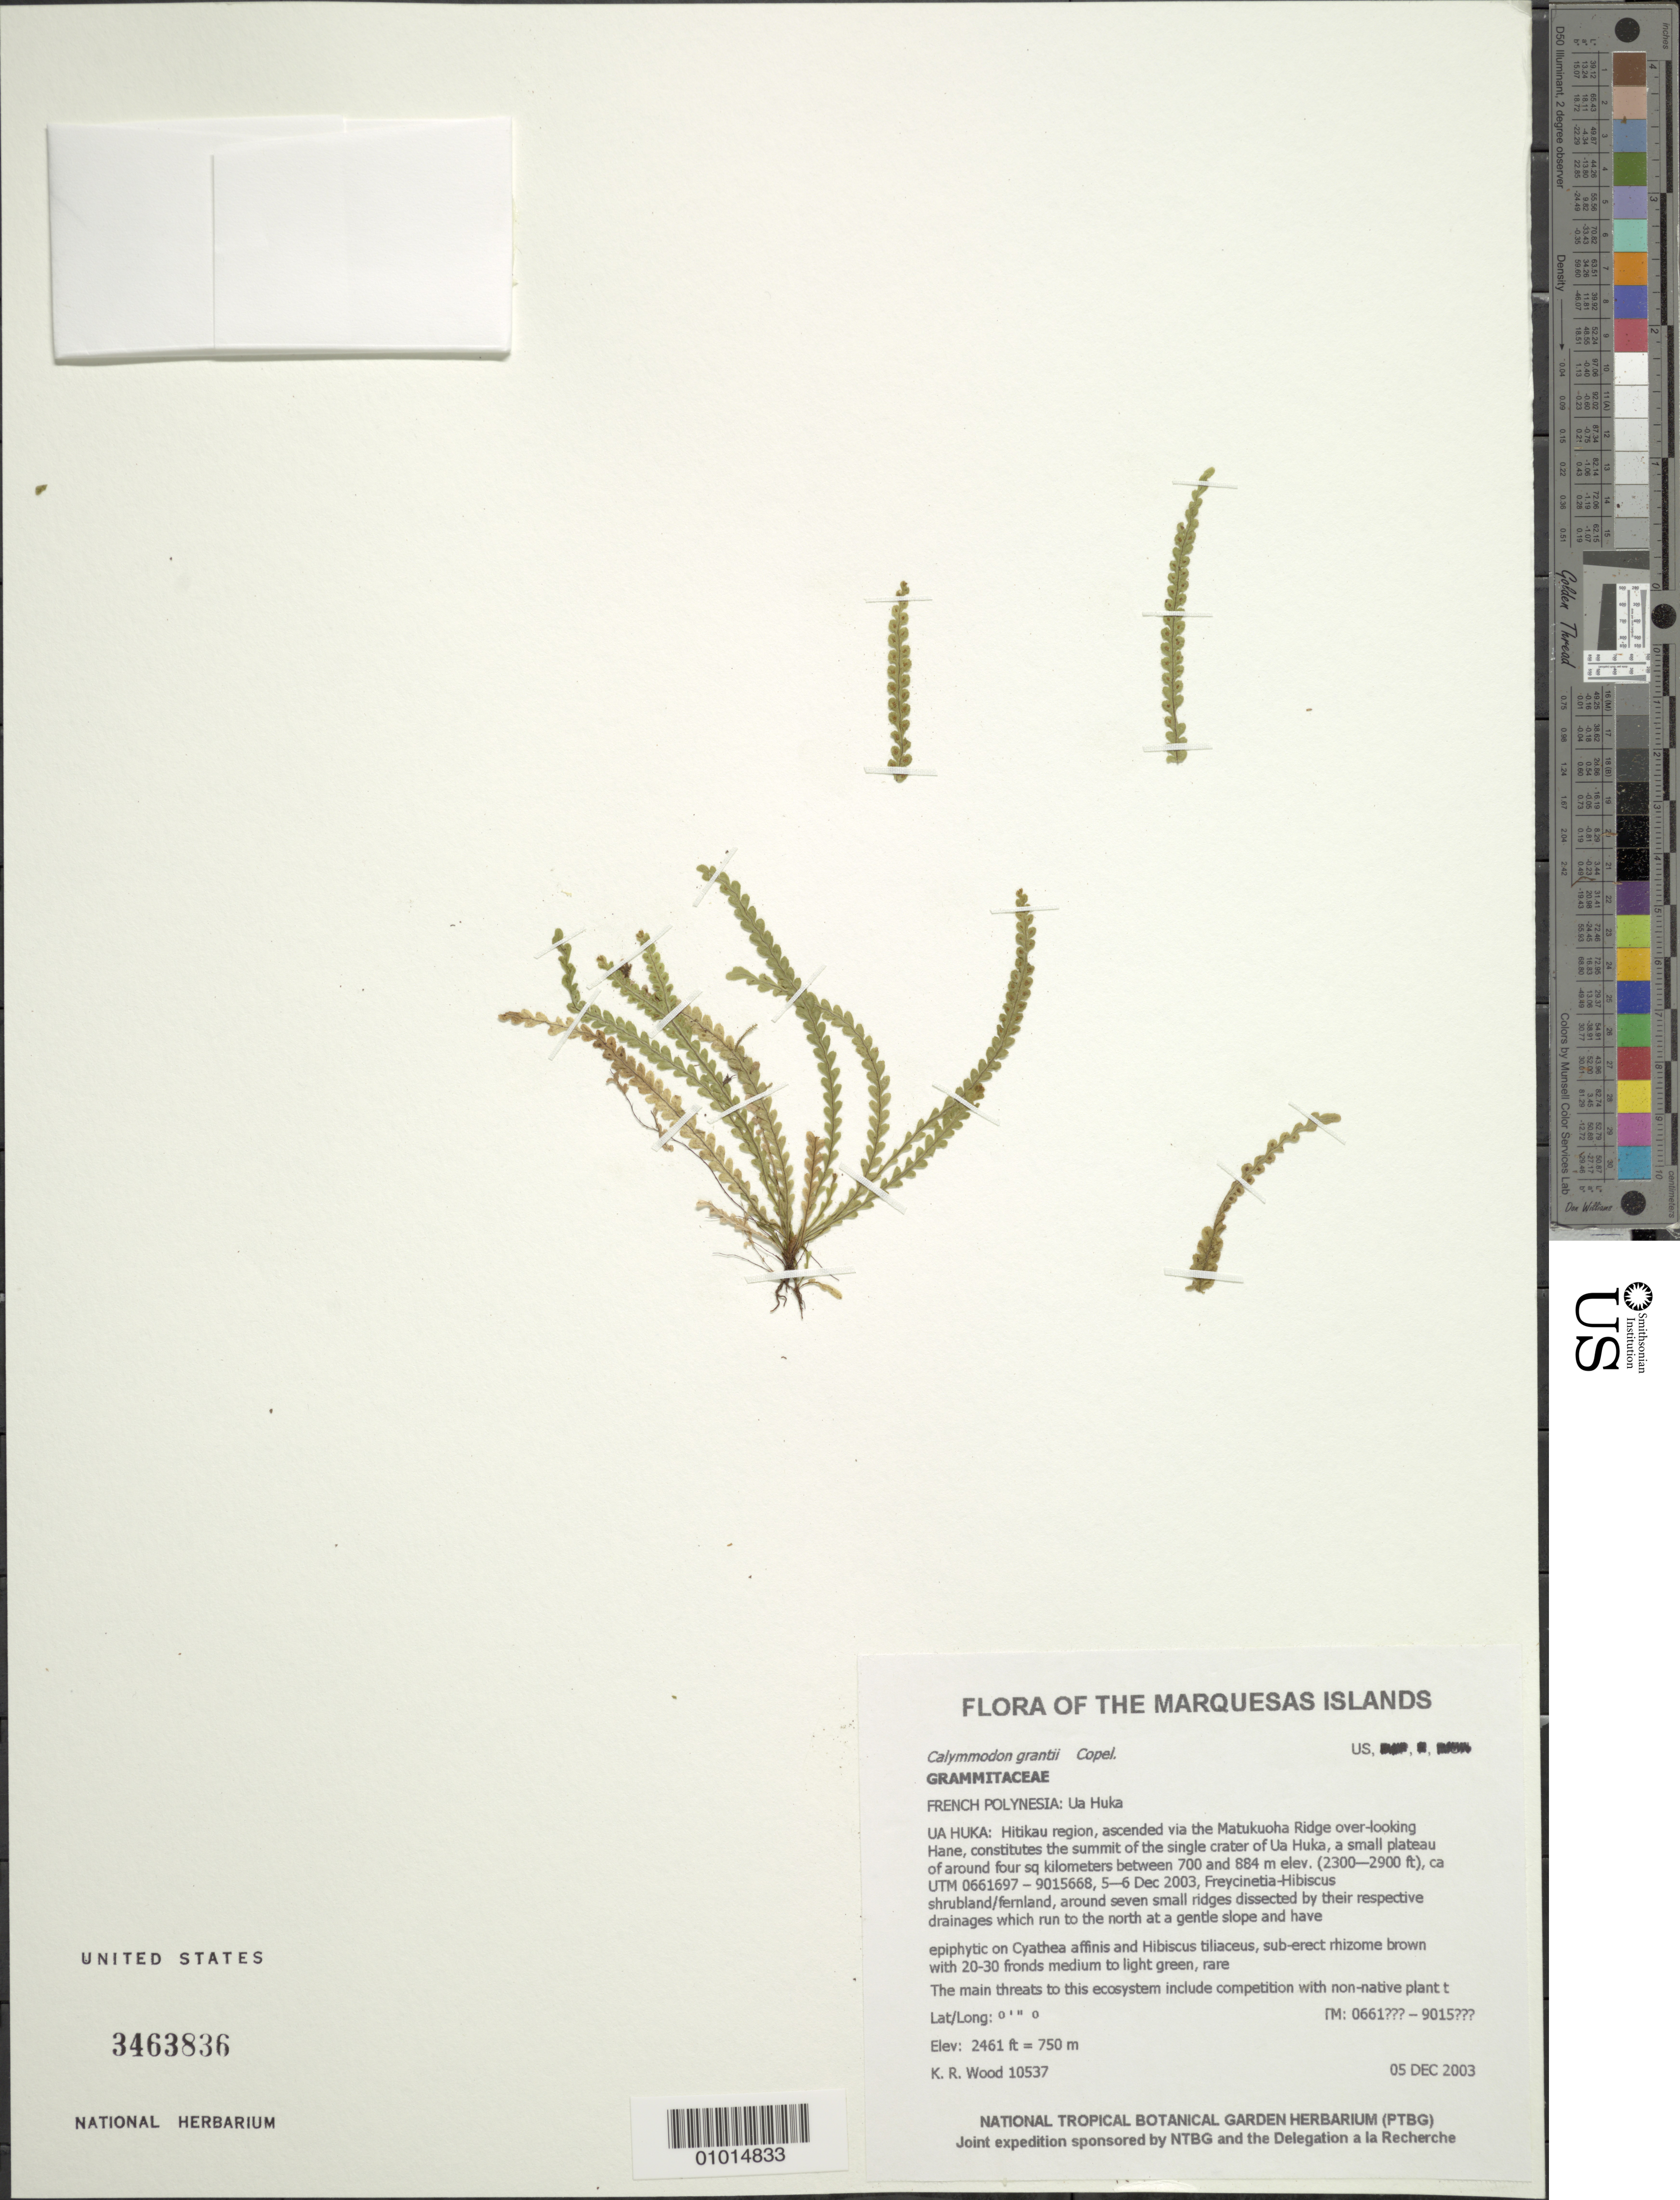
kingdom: Plantae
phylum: Tracheophyta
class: Polypodiopsida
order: Polypodiales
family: Polypodiaceae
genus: Calymmodon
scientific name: Calymmodon grantii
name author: Copel.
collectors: K. R. Wood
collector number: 10537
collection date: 2003-12-05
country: French Polynesia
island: Ua Huka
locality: Hitikau region, ascended via the Matukuoha Ridge over-looking Hane, constitutes the summit of the single crater of Ua Huka, a small plateau of around four sq kilometers between 700 and 884 m elev.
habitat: Freycinetia - Hibiscus shrubland/fernland, around 7 small ridges dissected by their respective drainages which run to the north at a gentle slope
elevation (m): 750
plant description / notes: Competition with non-native plant taxa or animals that could make their way up from the lower regions. The area should be biologically monitored periodically for any such threats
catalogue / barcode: US 3463836